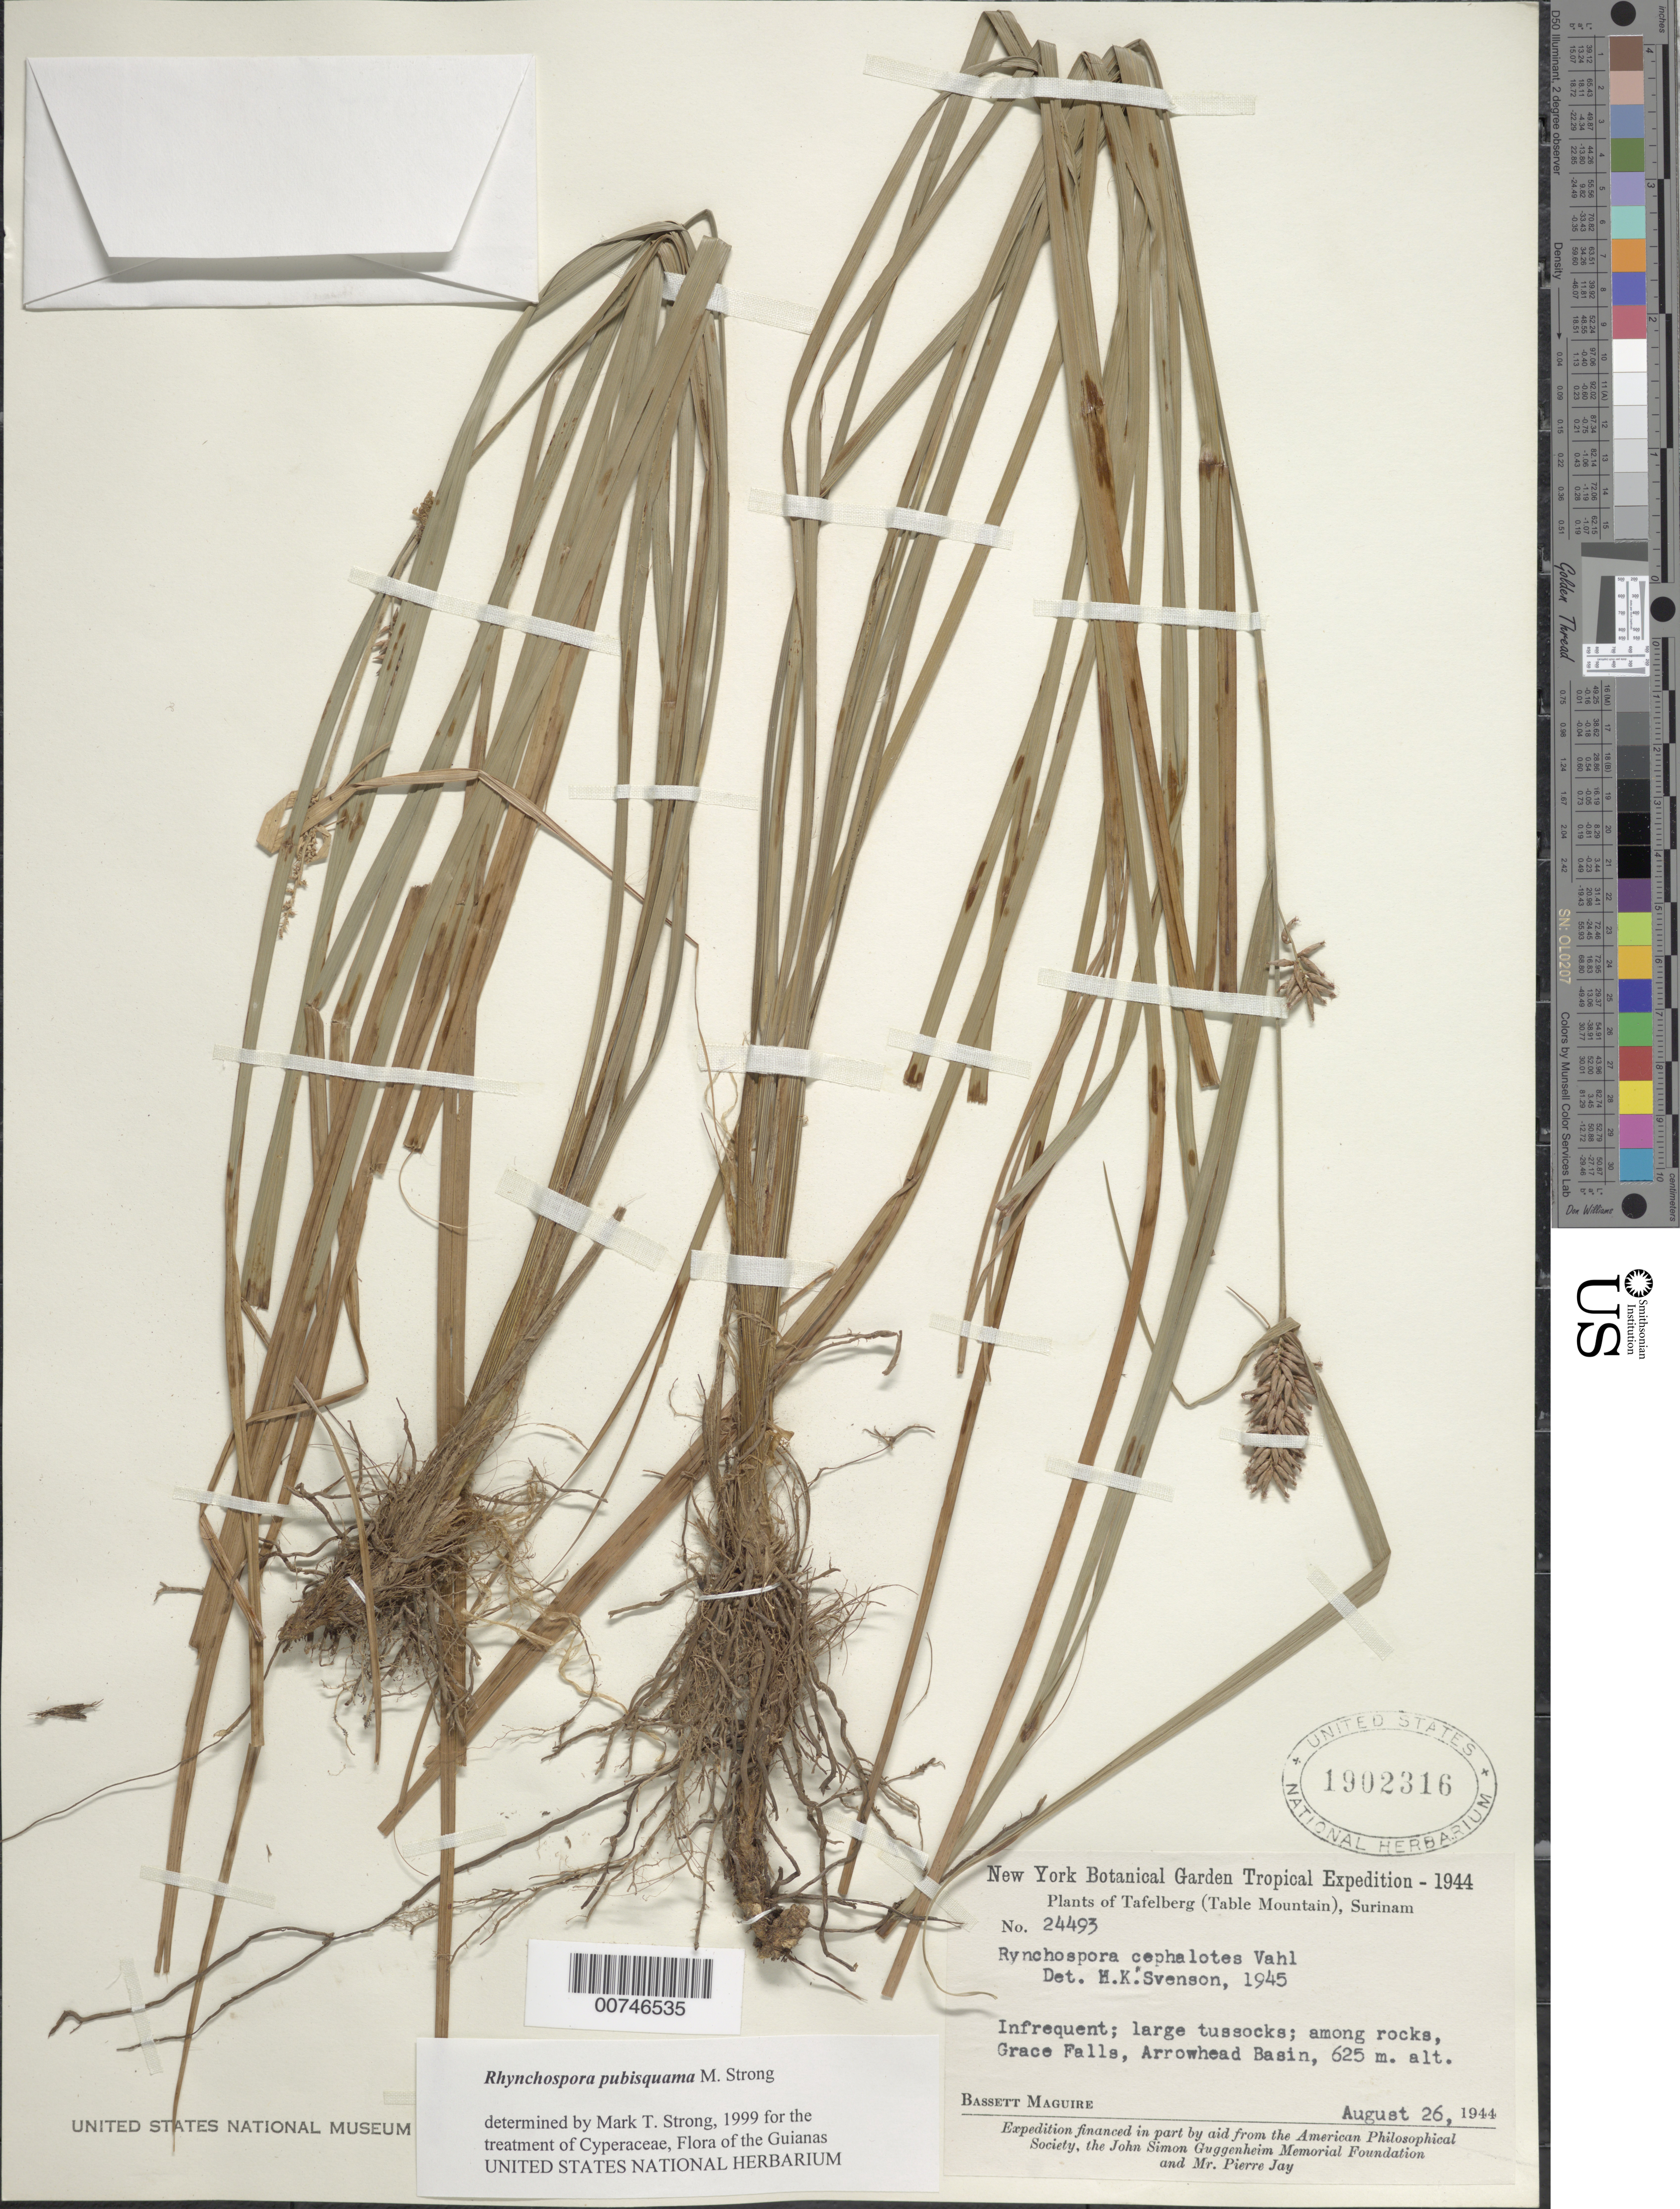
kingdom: Plantae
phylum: Tracheophyta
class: Liliopsida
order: Poales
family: Cyperaceae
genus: Rhynchospora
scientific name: Rhynchospora pubisquama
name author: M.T. Strong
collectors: B. Maguire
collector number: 24493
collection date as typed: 26-Aug-44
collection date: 1944-08-26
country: Suriname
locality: Tafelberg (Table Mountain), Arrowhead Basin, Grace Falls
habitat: Among rocks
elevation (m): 625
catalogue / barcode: US 1902316